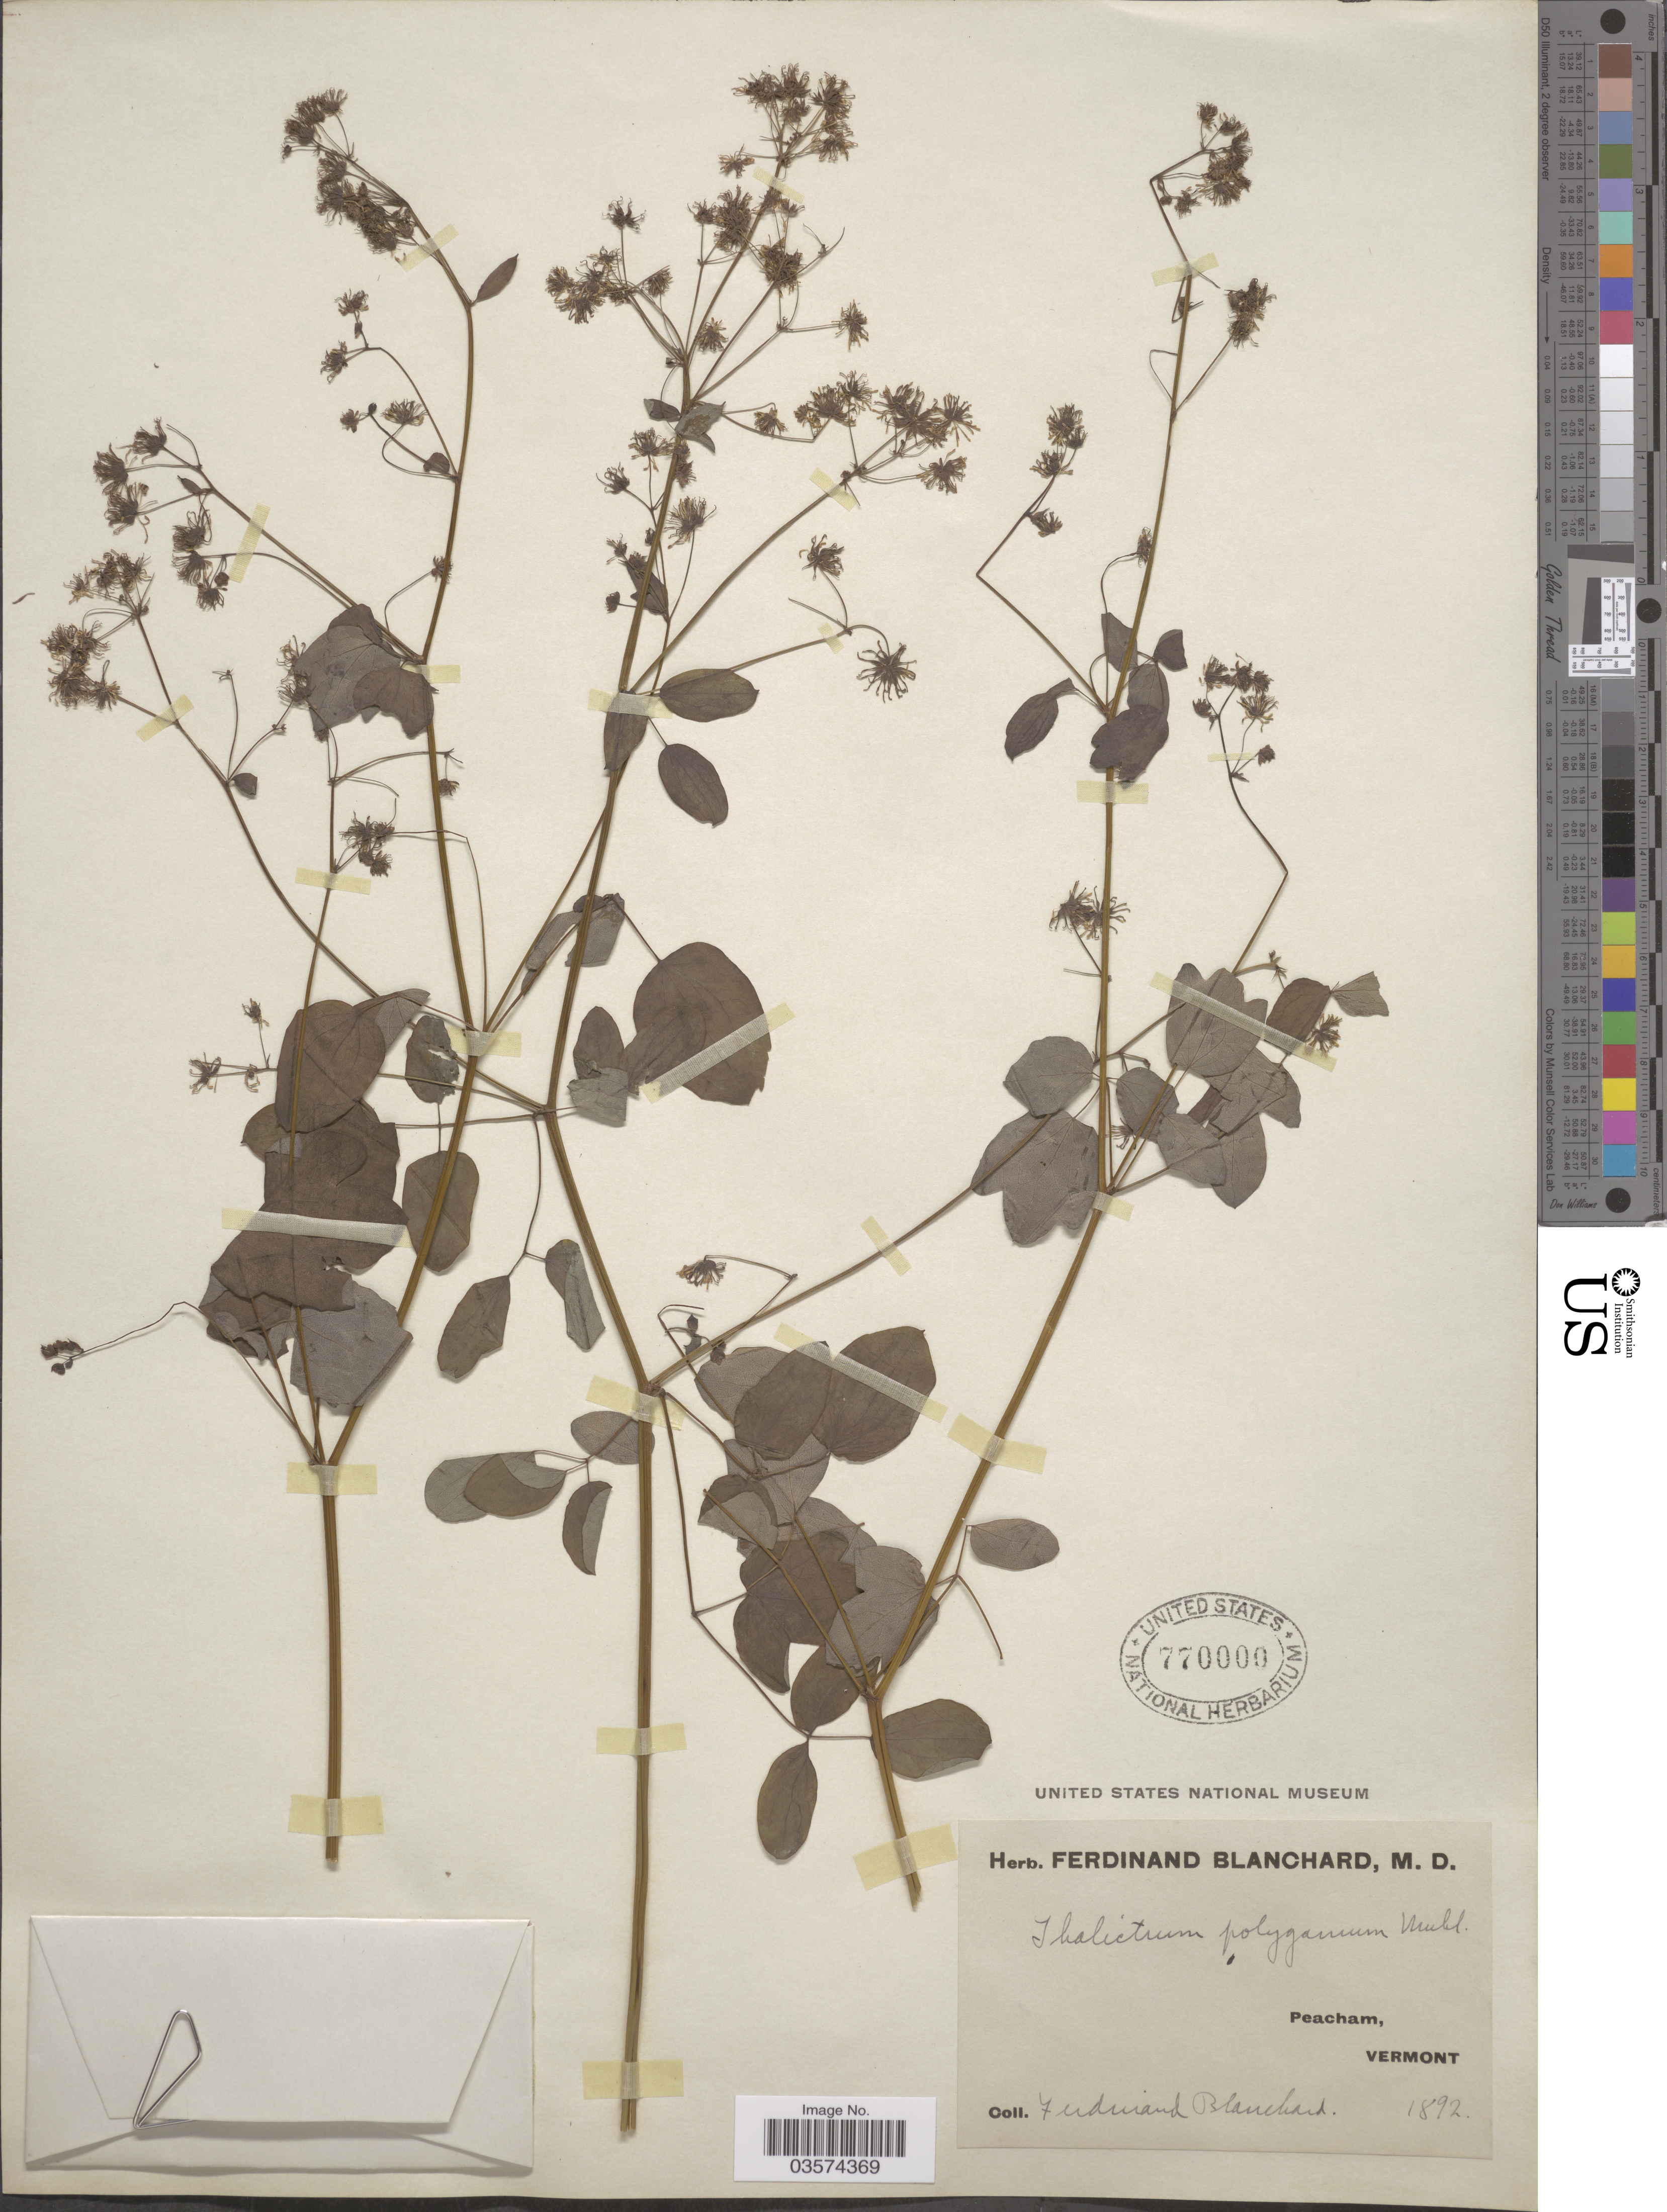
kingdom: Plantae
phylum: Tracheophyta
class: Magnoliopsida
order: Ranunculales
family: Ranunculaceae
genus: Thalictrum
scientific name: Thalictrum pubescens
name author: Pursh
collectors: F. Blanchard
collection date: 1892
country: United States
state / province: Vermont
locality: Peacham.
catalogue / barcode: US 770000